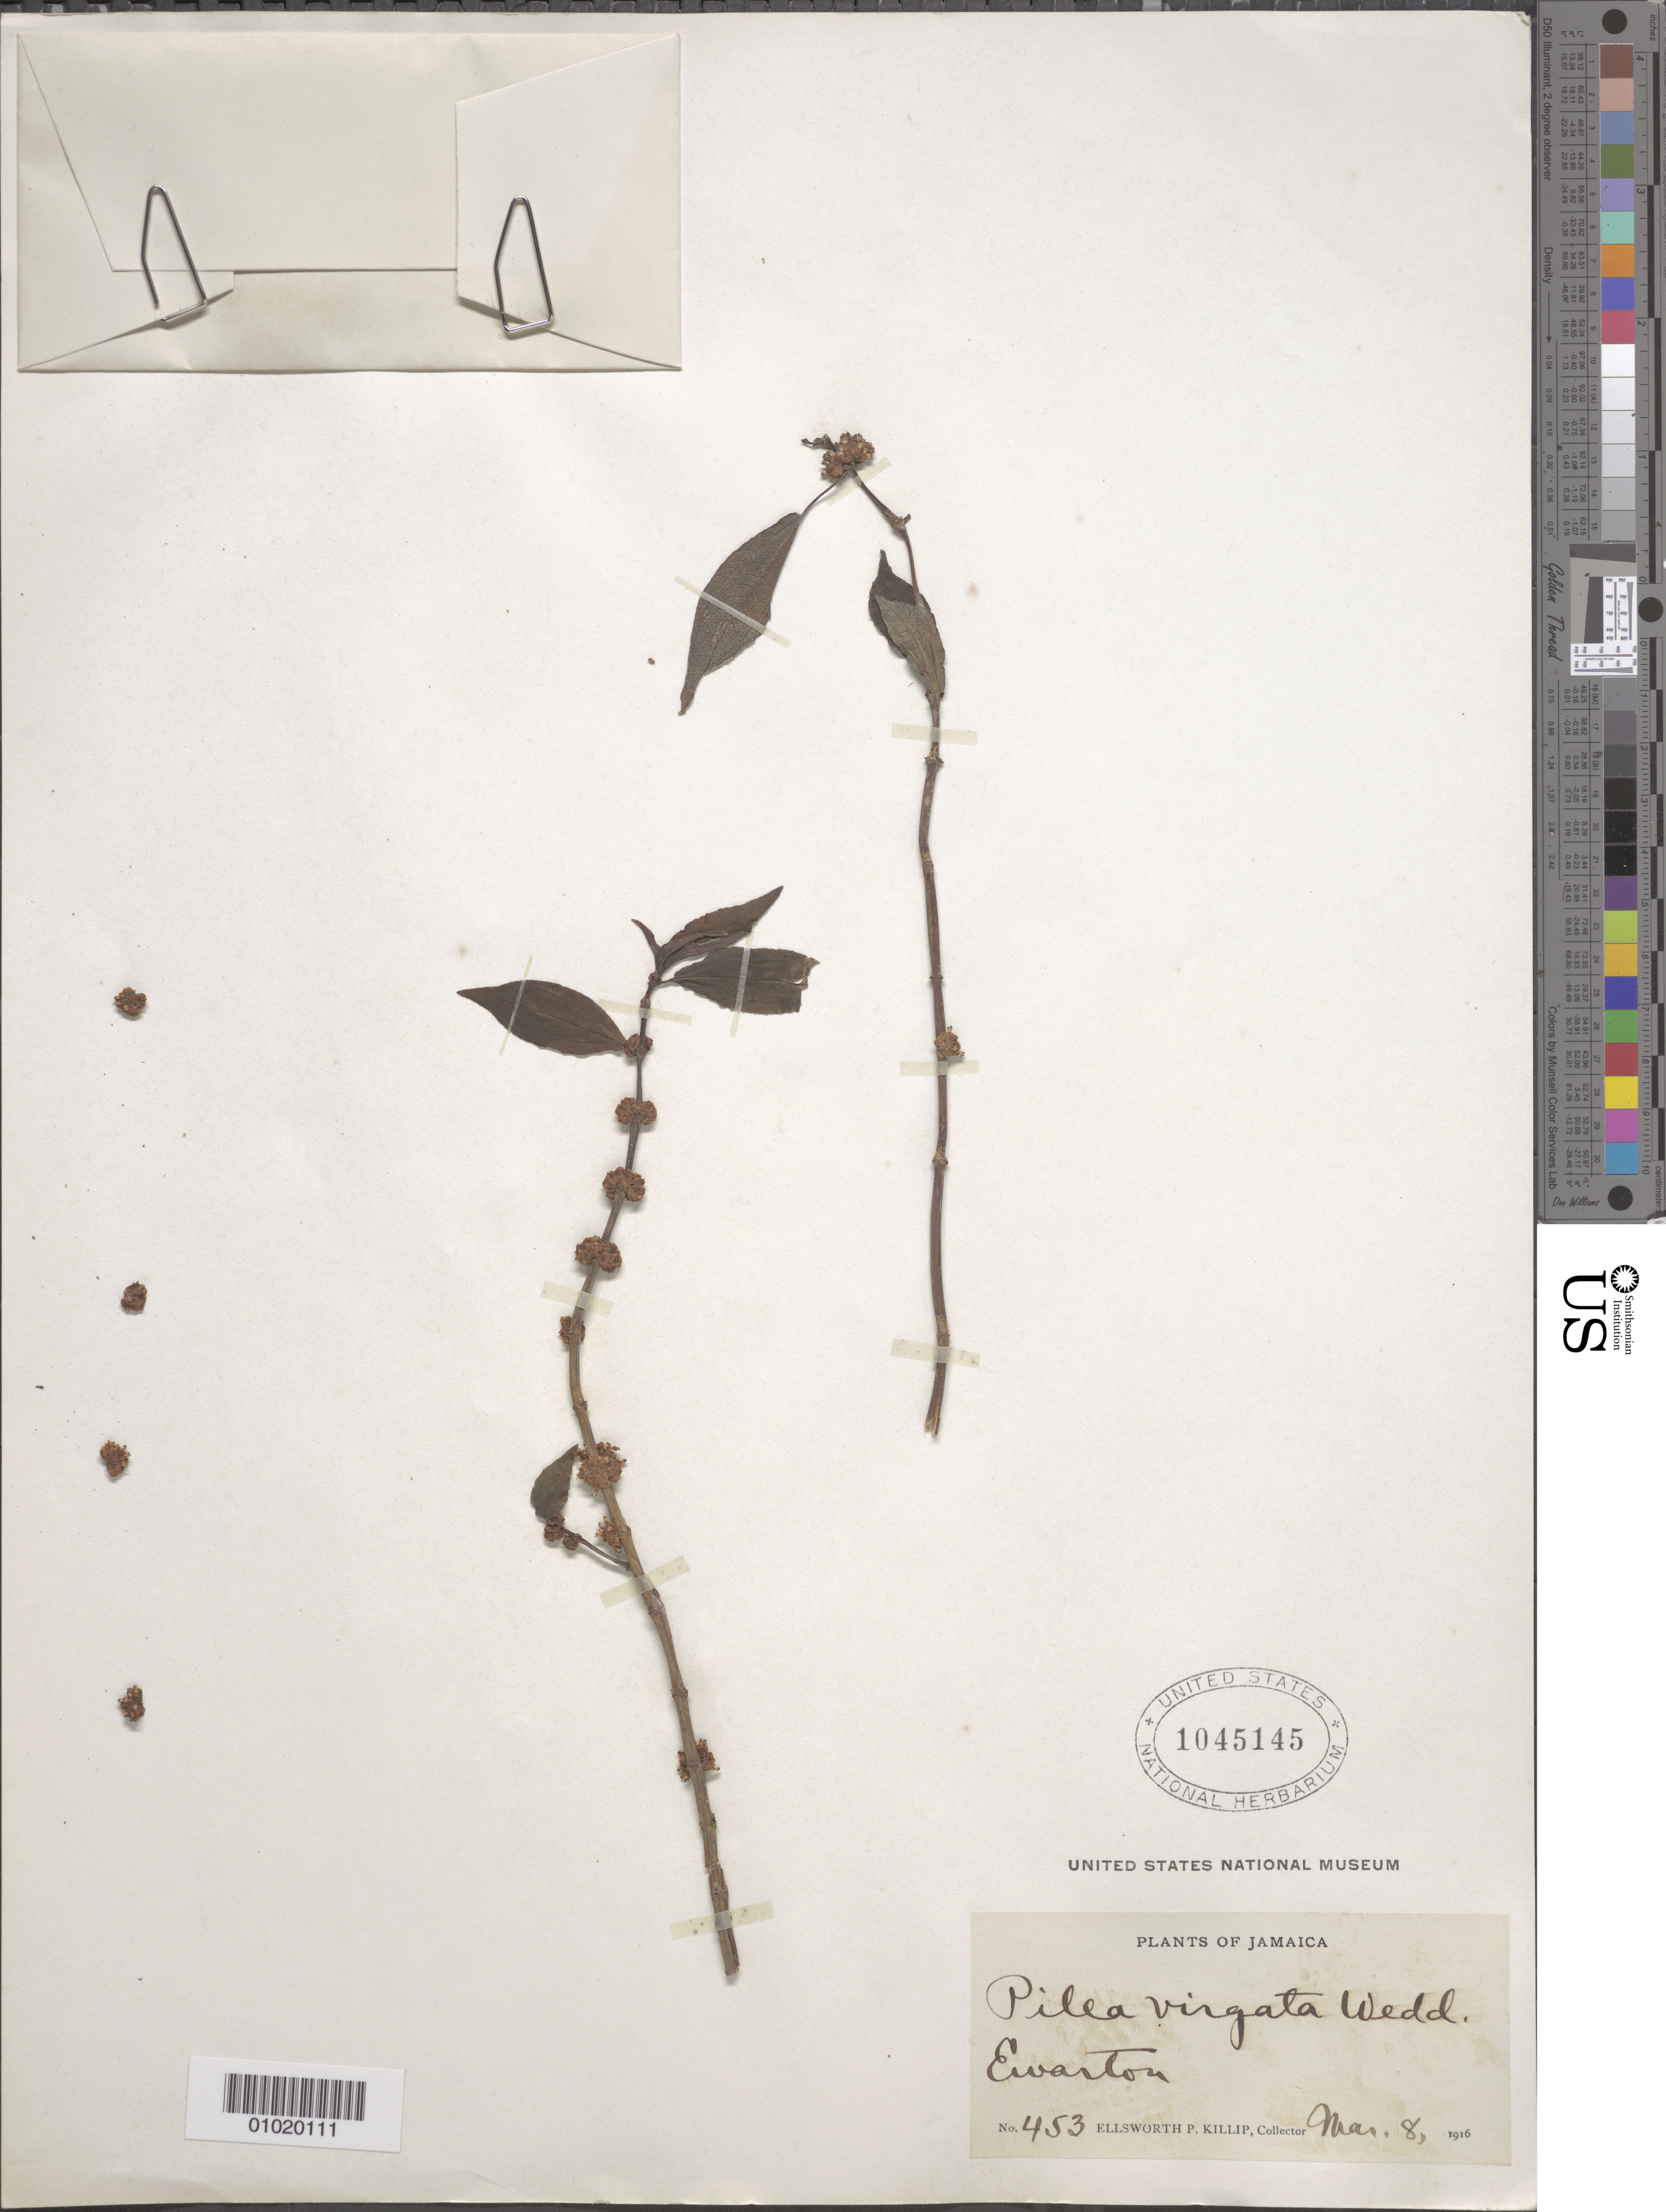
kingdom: Plantae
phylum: Tracheophyta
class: Magnoliopsida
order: Rosales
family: Urticaceae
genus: Pilea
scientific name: Pilea virgata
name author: Wedd.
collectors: E. P. Killip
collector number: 453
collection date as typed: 08 Mar 1916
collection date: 1916-03-08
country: Jamaica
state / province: Saint Catherine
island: Jamaica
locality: Ewarton.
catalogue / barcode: US 1045145